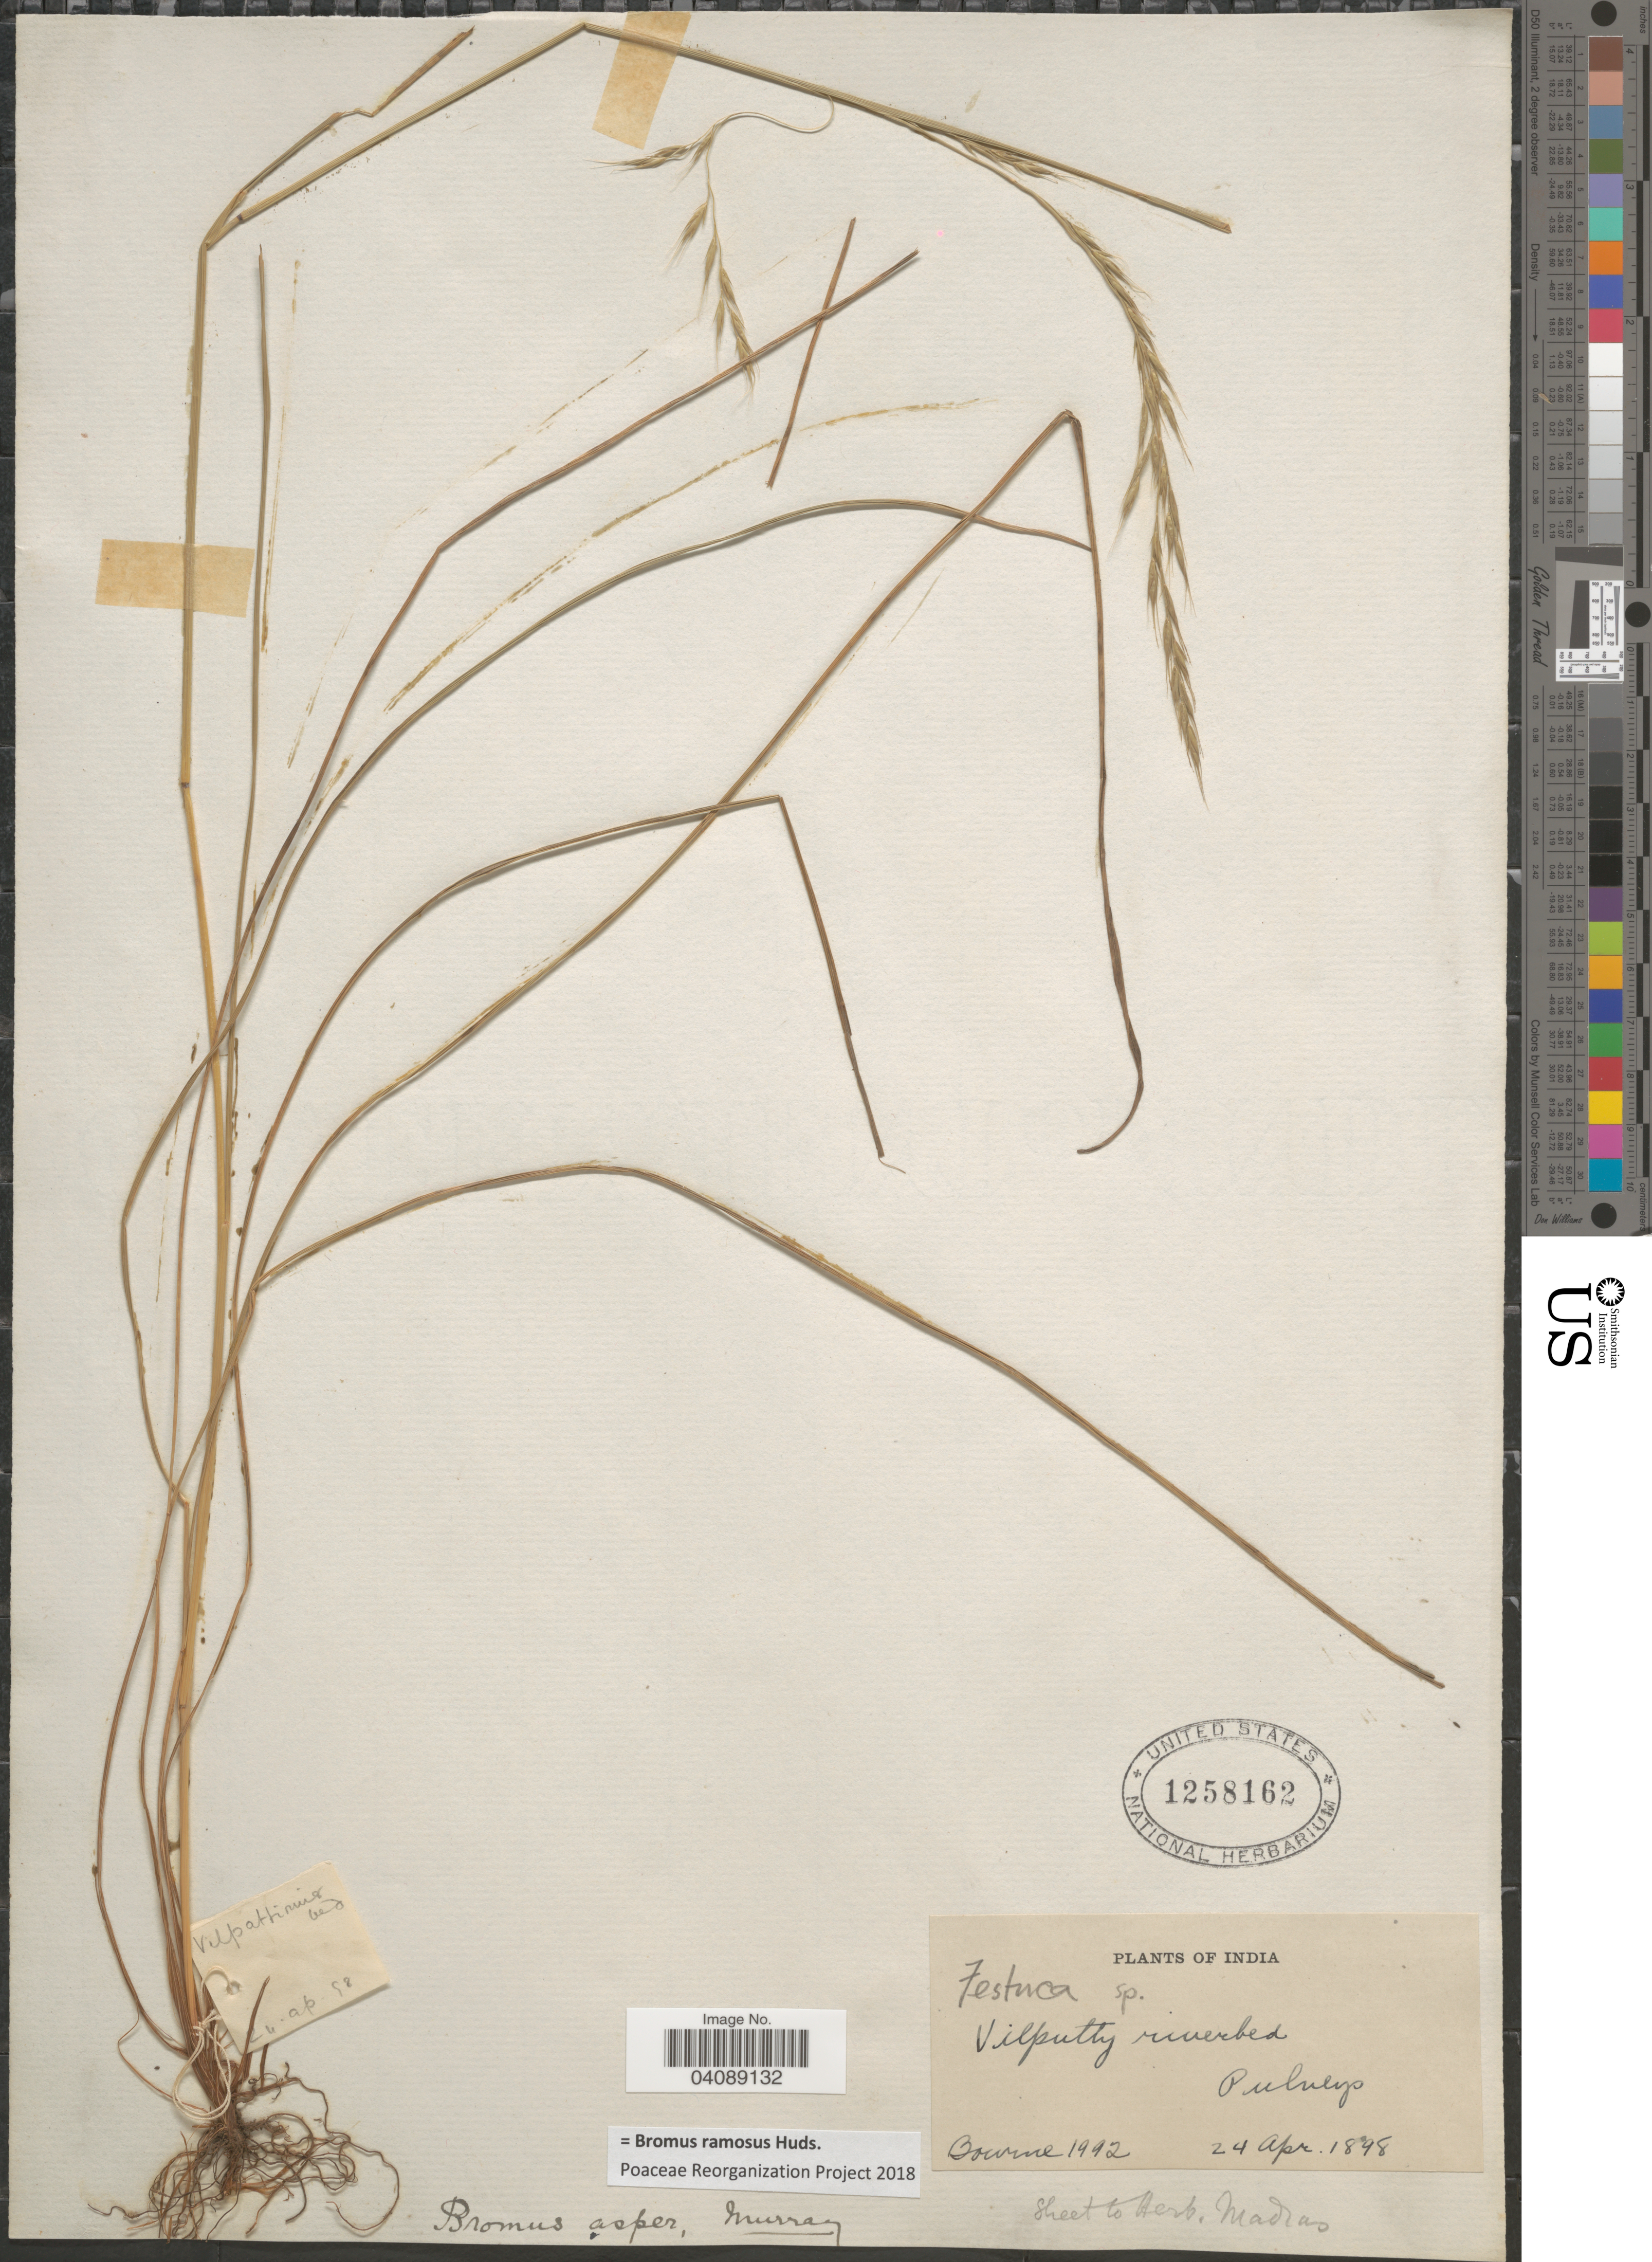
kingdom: Plantae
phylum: Tracheophyta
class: Liliopsida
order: Poales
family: Poaceae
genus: Bromus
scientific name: Bromus ramosus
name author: Huds.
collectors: Mrs. Bourne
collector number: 1992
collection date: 1898-04-24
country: India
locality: Vilputty riverbed. Pulneys.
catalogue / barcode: US 1258162